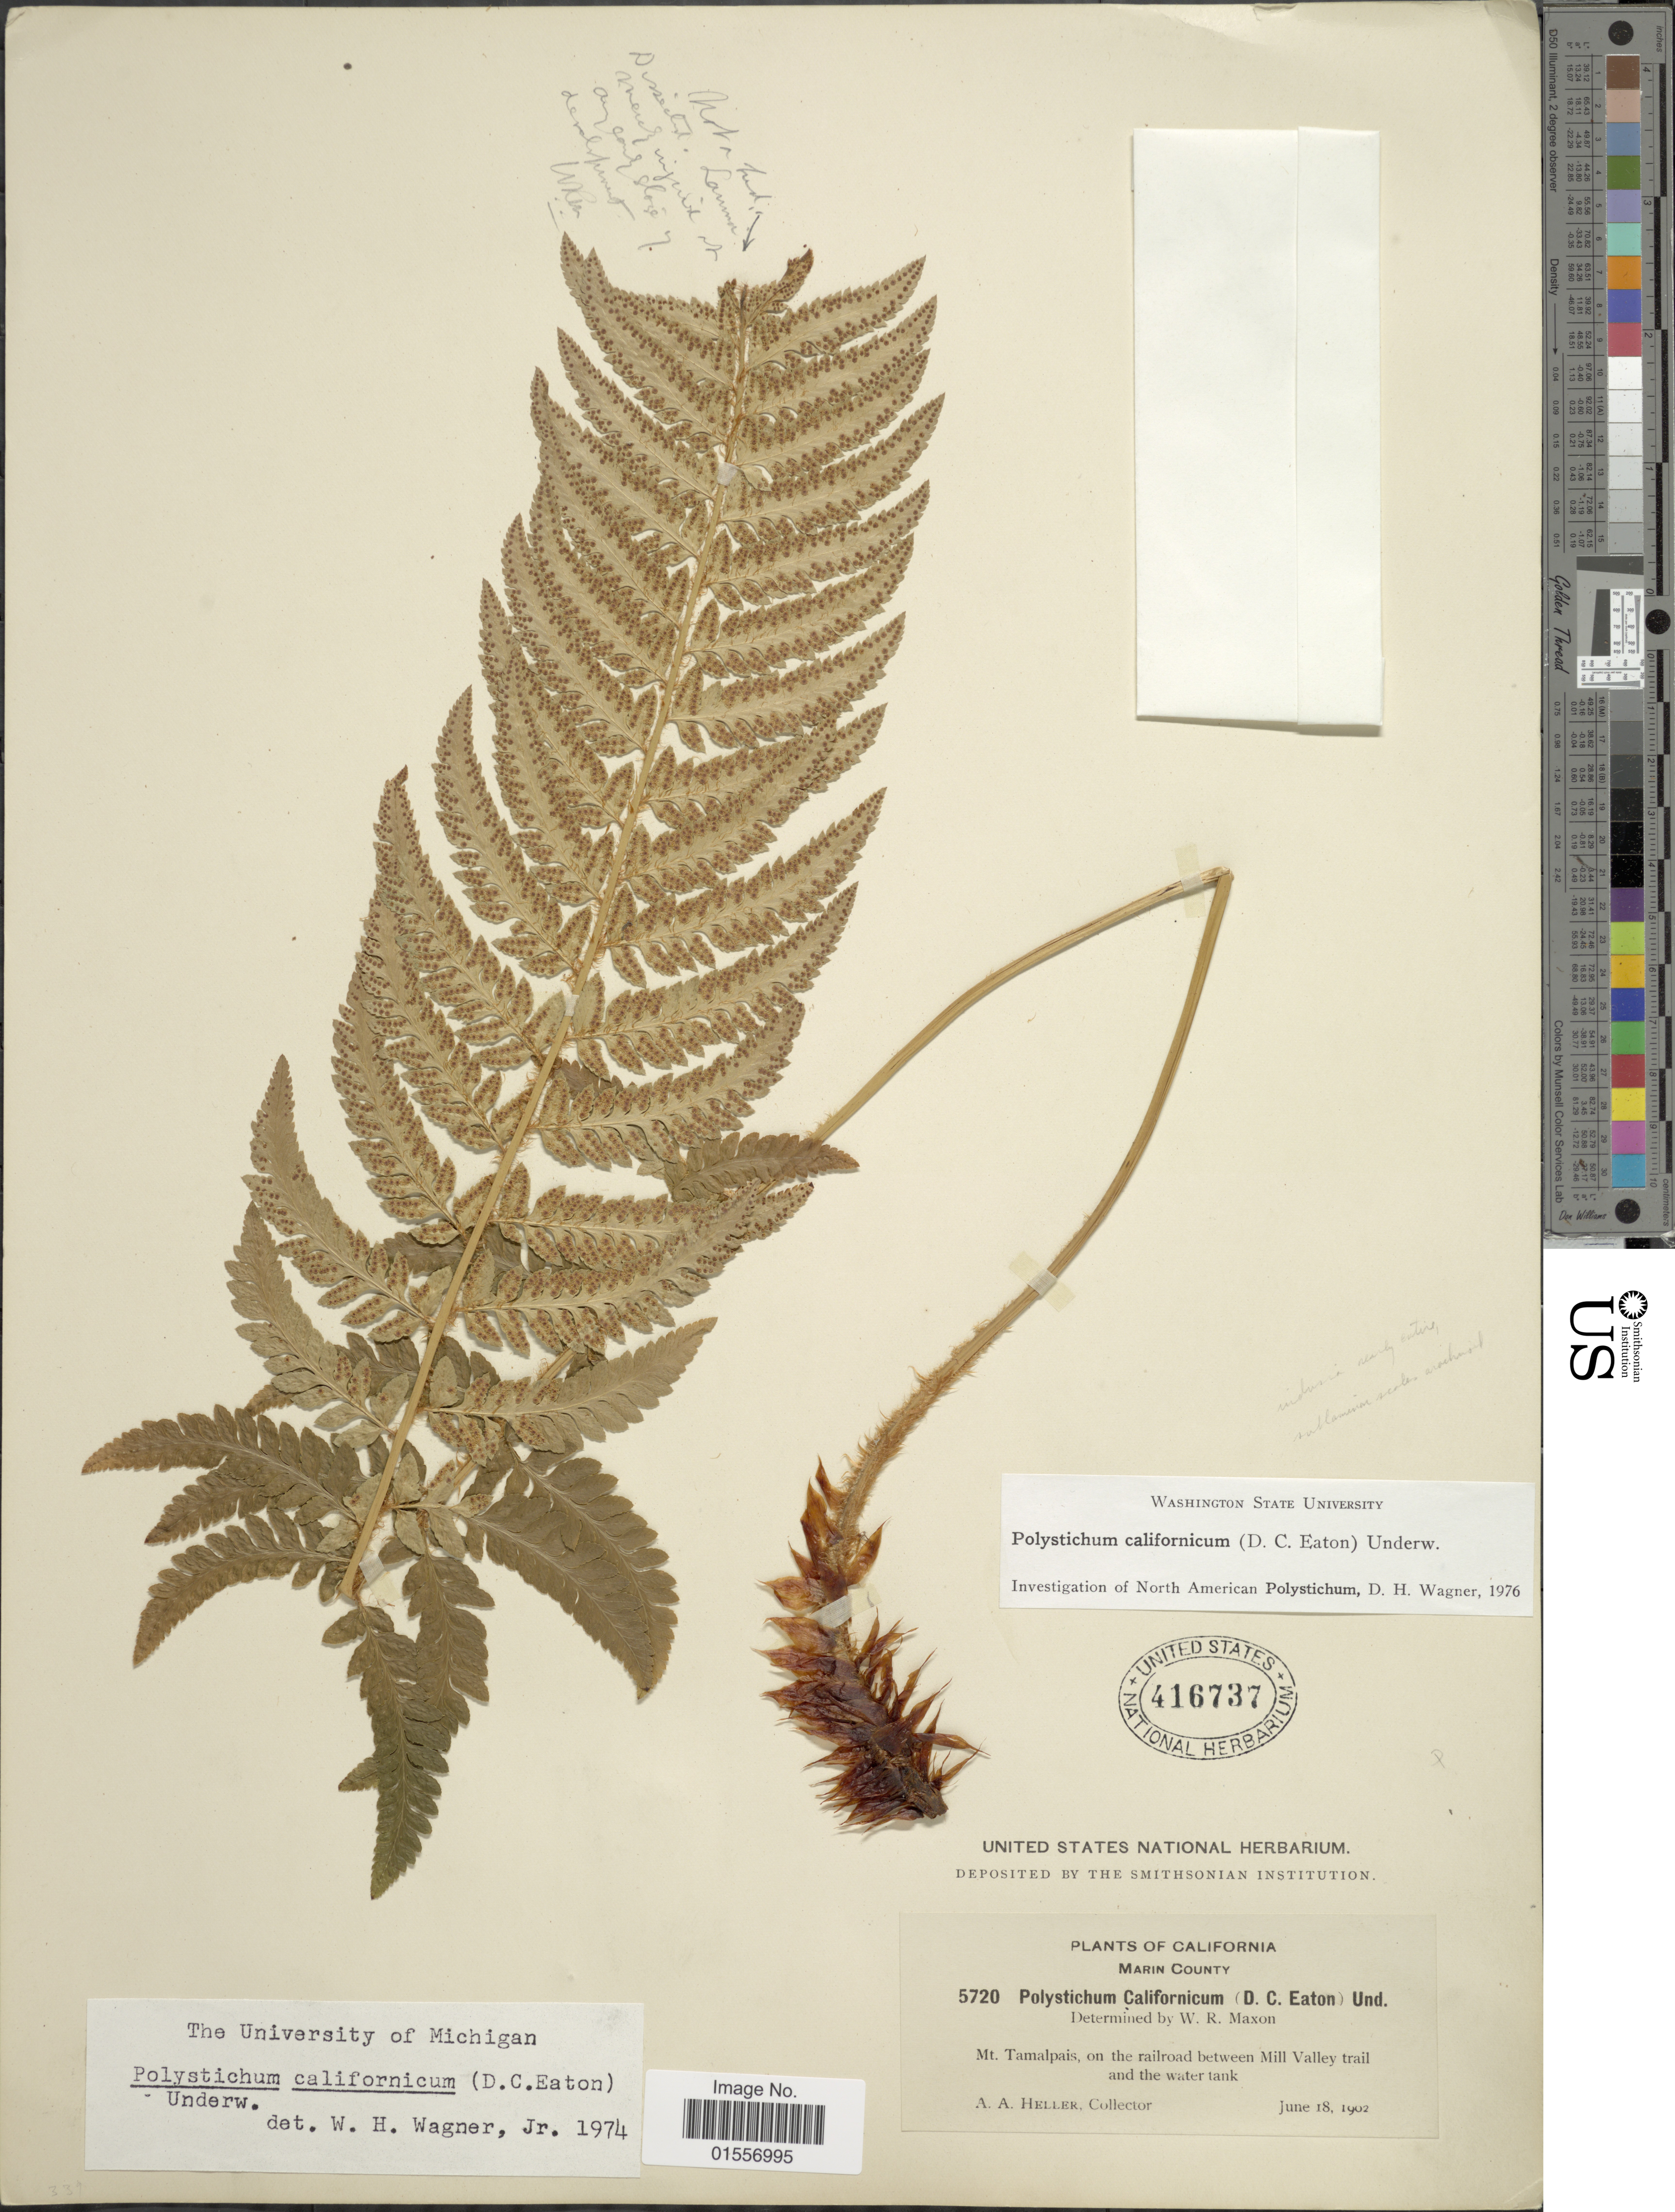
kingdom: Plantae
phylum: Tracheophyta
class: Polypodiopsida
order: Polypodiales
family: Dryopteridaceae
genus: Polystichum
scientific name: Polystichum californicum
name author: (D.C. Eaton) Diels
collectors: A. A. Heller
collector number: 5720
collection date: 1902-06-18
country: United States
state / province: California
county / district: Marin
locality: Marin County, Mt. Tamalpais, on the railroad between Mill Valley trail and the water tank.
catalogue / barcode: US 416737